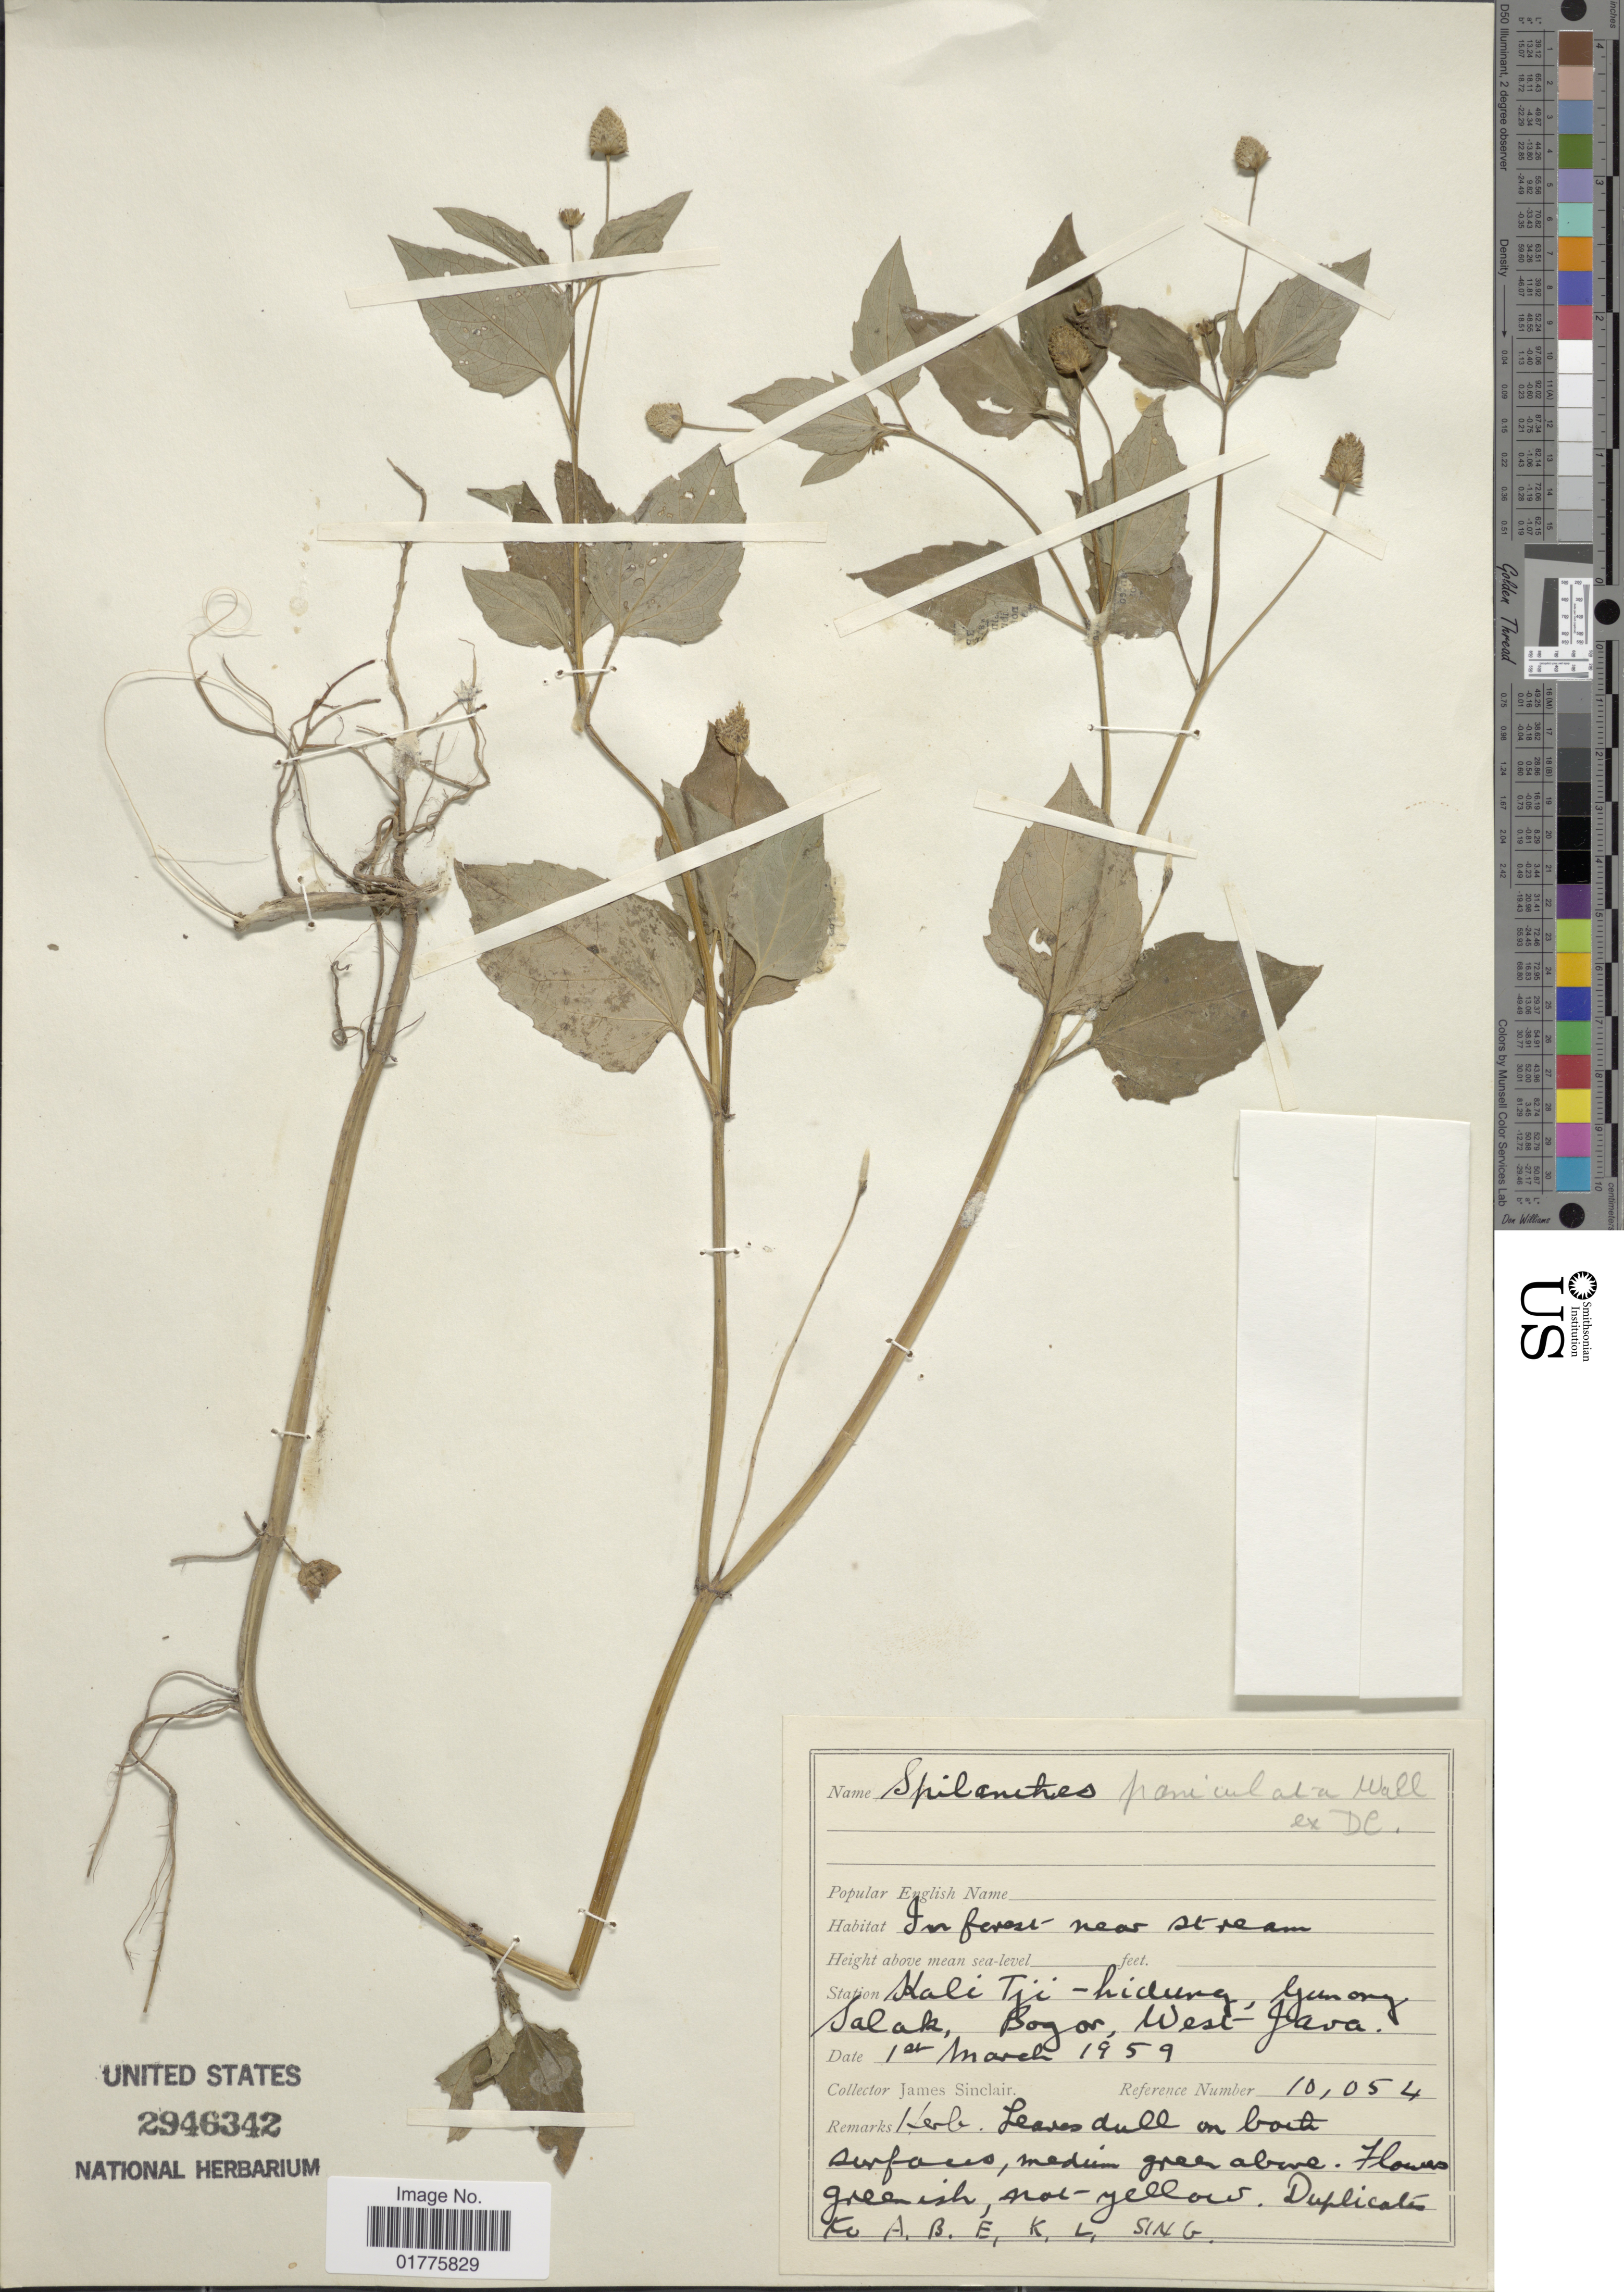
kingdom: Plantae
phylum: Tracheophyta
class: Magnoliopsida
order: Asterales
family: Asteraceae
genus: Acmella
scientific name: Acmella paniculata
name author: (Wall. ex DC.) R.K. Jansen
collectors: J. Sinclair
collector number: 10054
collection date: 1959-03-01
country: Indonesia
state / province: Java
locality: Kali Tji- hidung, Gunong Jalak, Bogor, West- Java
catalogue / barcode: US 2946342